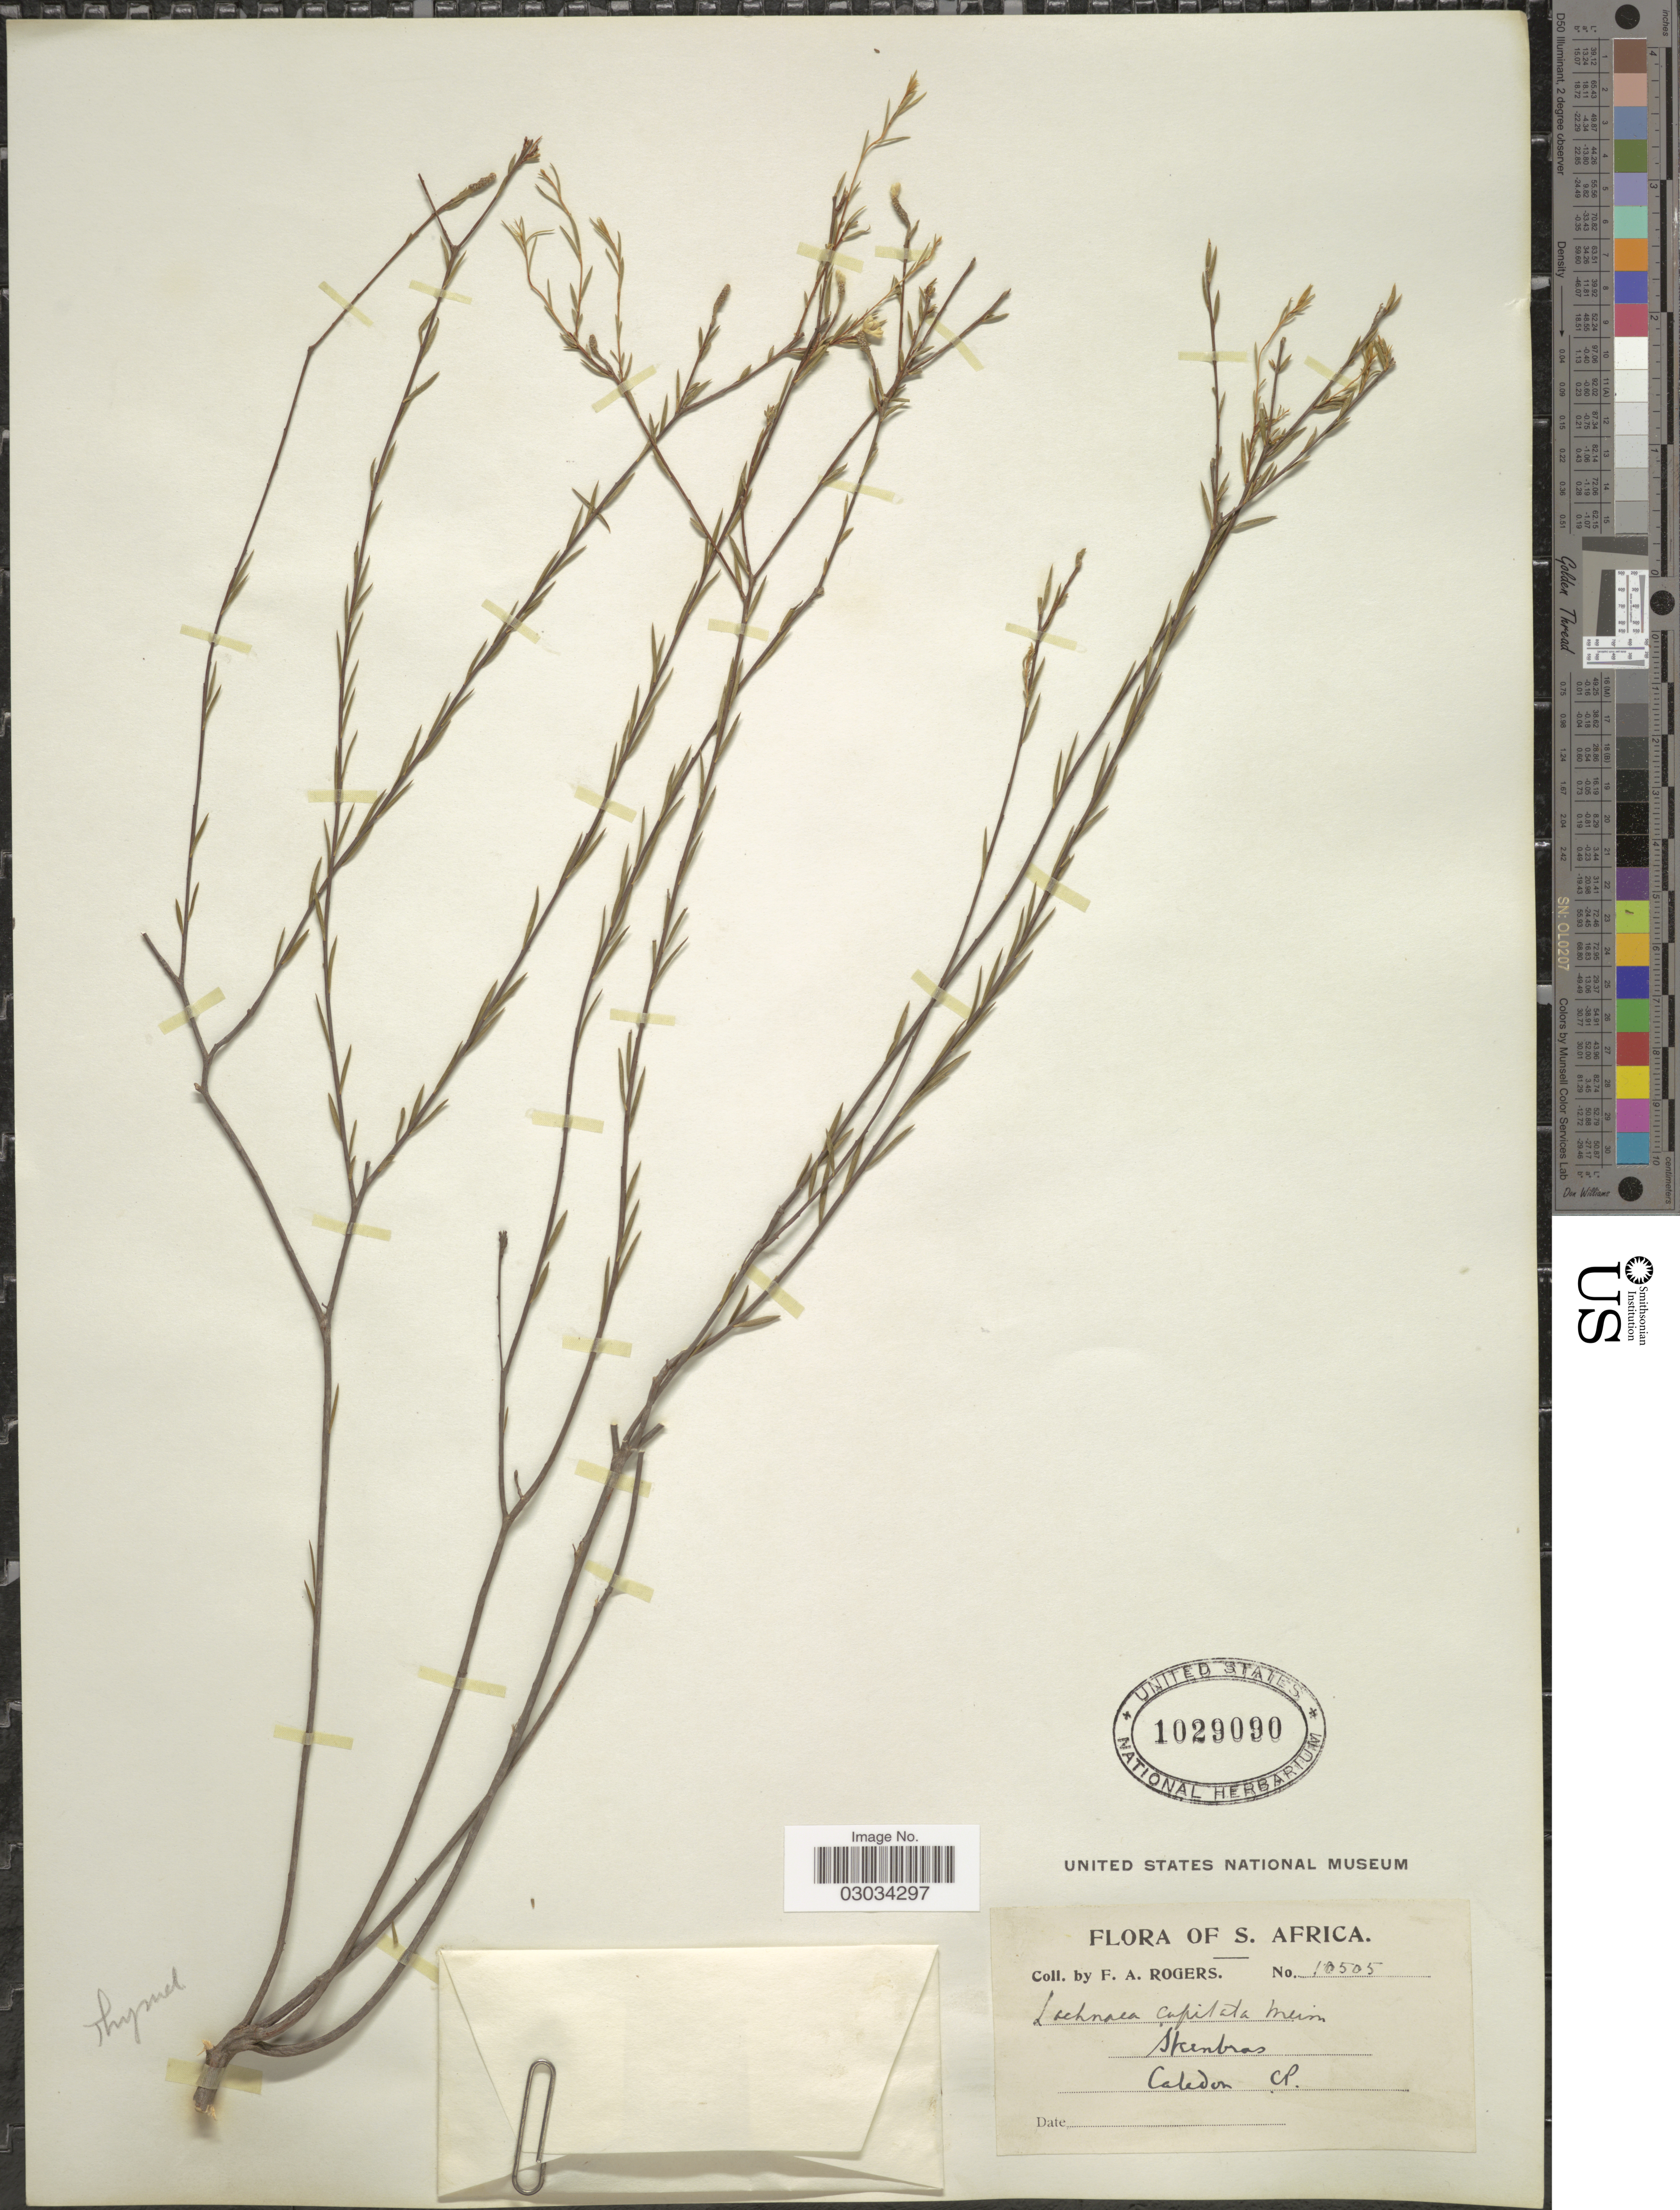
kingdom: Plantae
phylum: Tracheophyta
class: Magnoliopsida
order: Malvales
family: Thymelaeaceae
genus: Lachnaea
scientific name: Lachnaea capitata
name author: (L.) Crantz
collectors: F. A. Rogers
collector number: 10505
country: South Africa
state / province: Western Cape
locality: Steenbras, Caledon, CP. [Cape Province], S. Africa.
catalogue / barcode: US 1029090